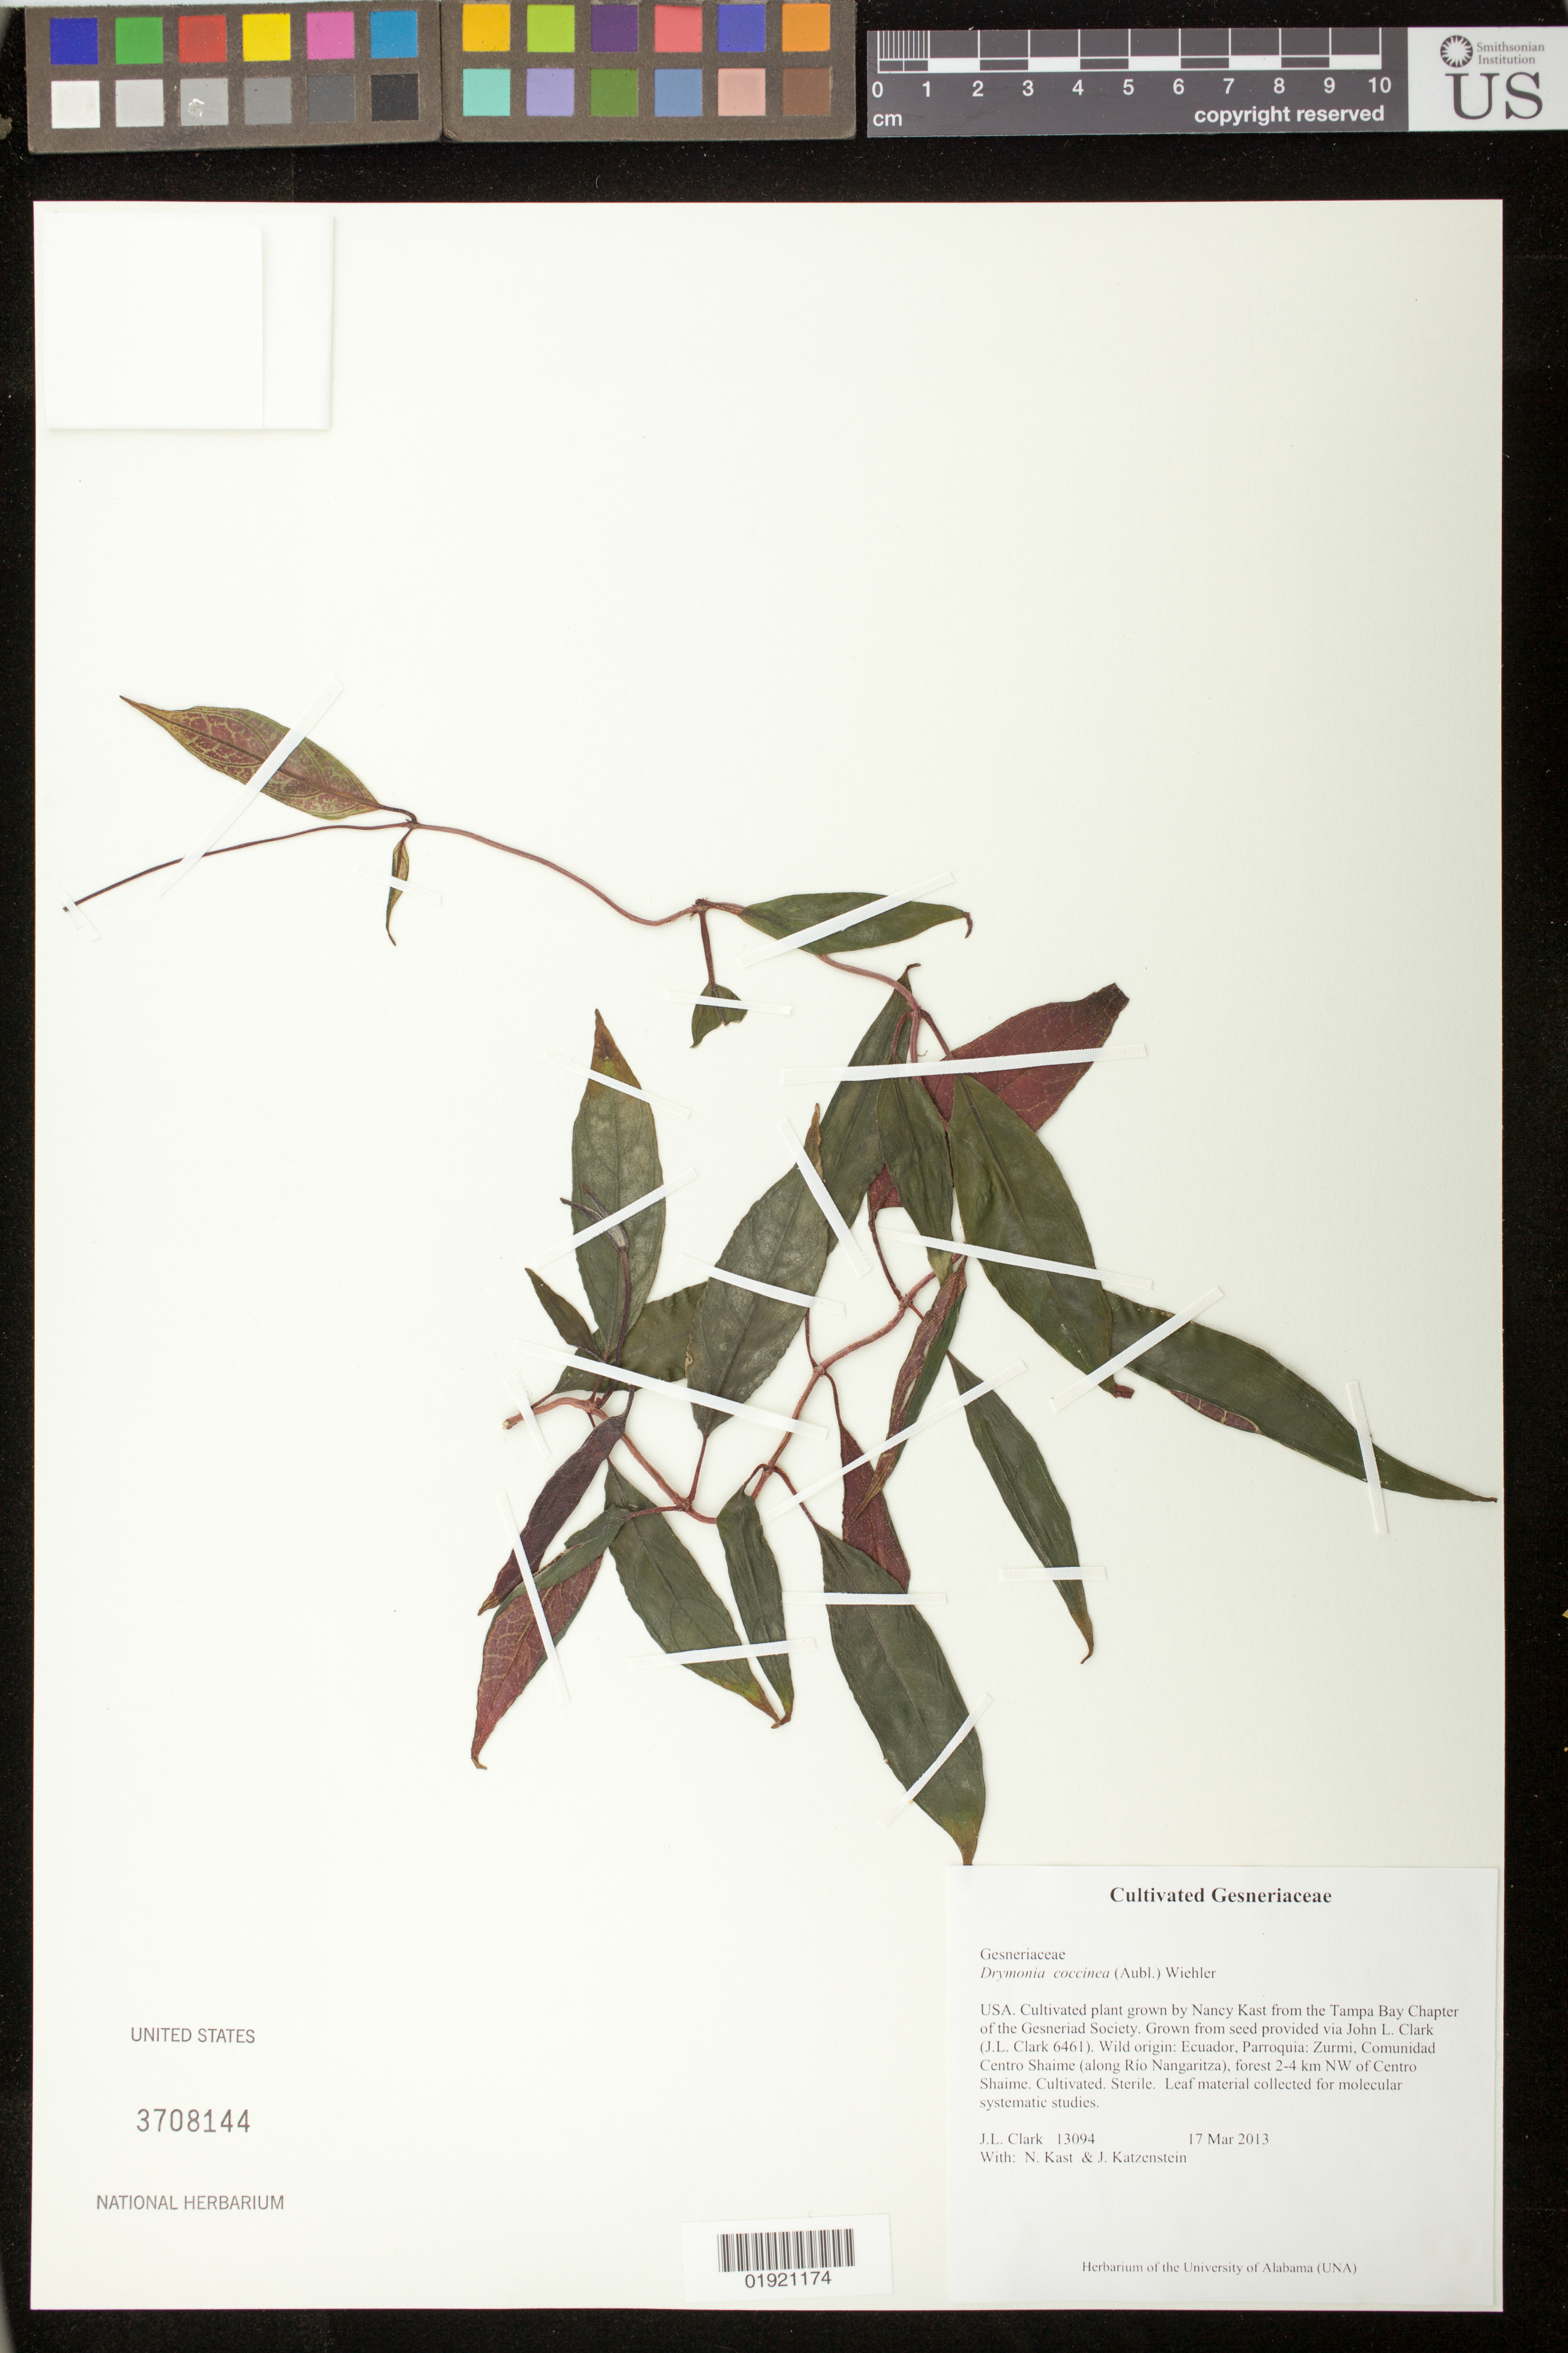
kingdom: Plantae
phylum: Tracheophyta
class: Magnoliopsida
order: Lamiales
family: Gesneriaceae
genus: Drymonia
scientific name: Drymonia coccinea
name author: (Aubl.) Wiehler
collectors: J. L. Clark, N. Kast & J. Katzenstein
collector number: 13094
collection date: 2013-03-17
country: United States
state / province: Florida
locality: Cultivated plant grown from cutting provided by Nancy Kast from the Tampa Bay Chapter of the Gesneriad Society. Wild origin: Ecuador, Parroquia: Zurmi, Comunidad Centro Shaime (along Rio Nangaritza), forest 2-4 km NW of Centro Shaime.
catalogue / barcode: US 3708144